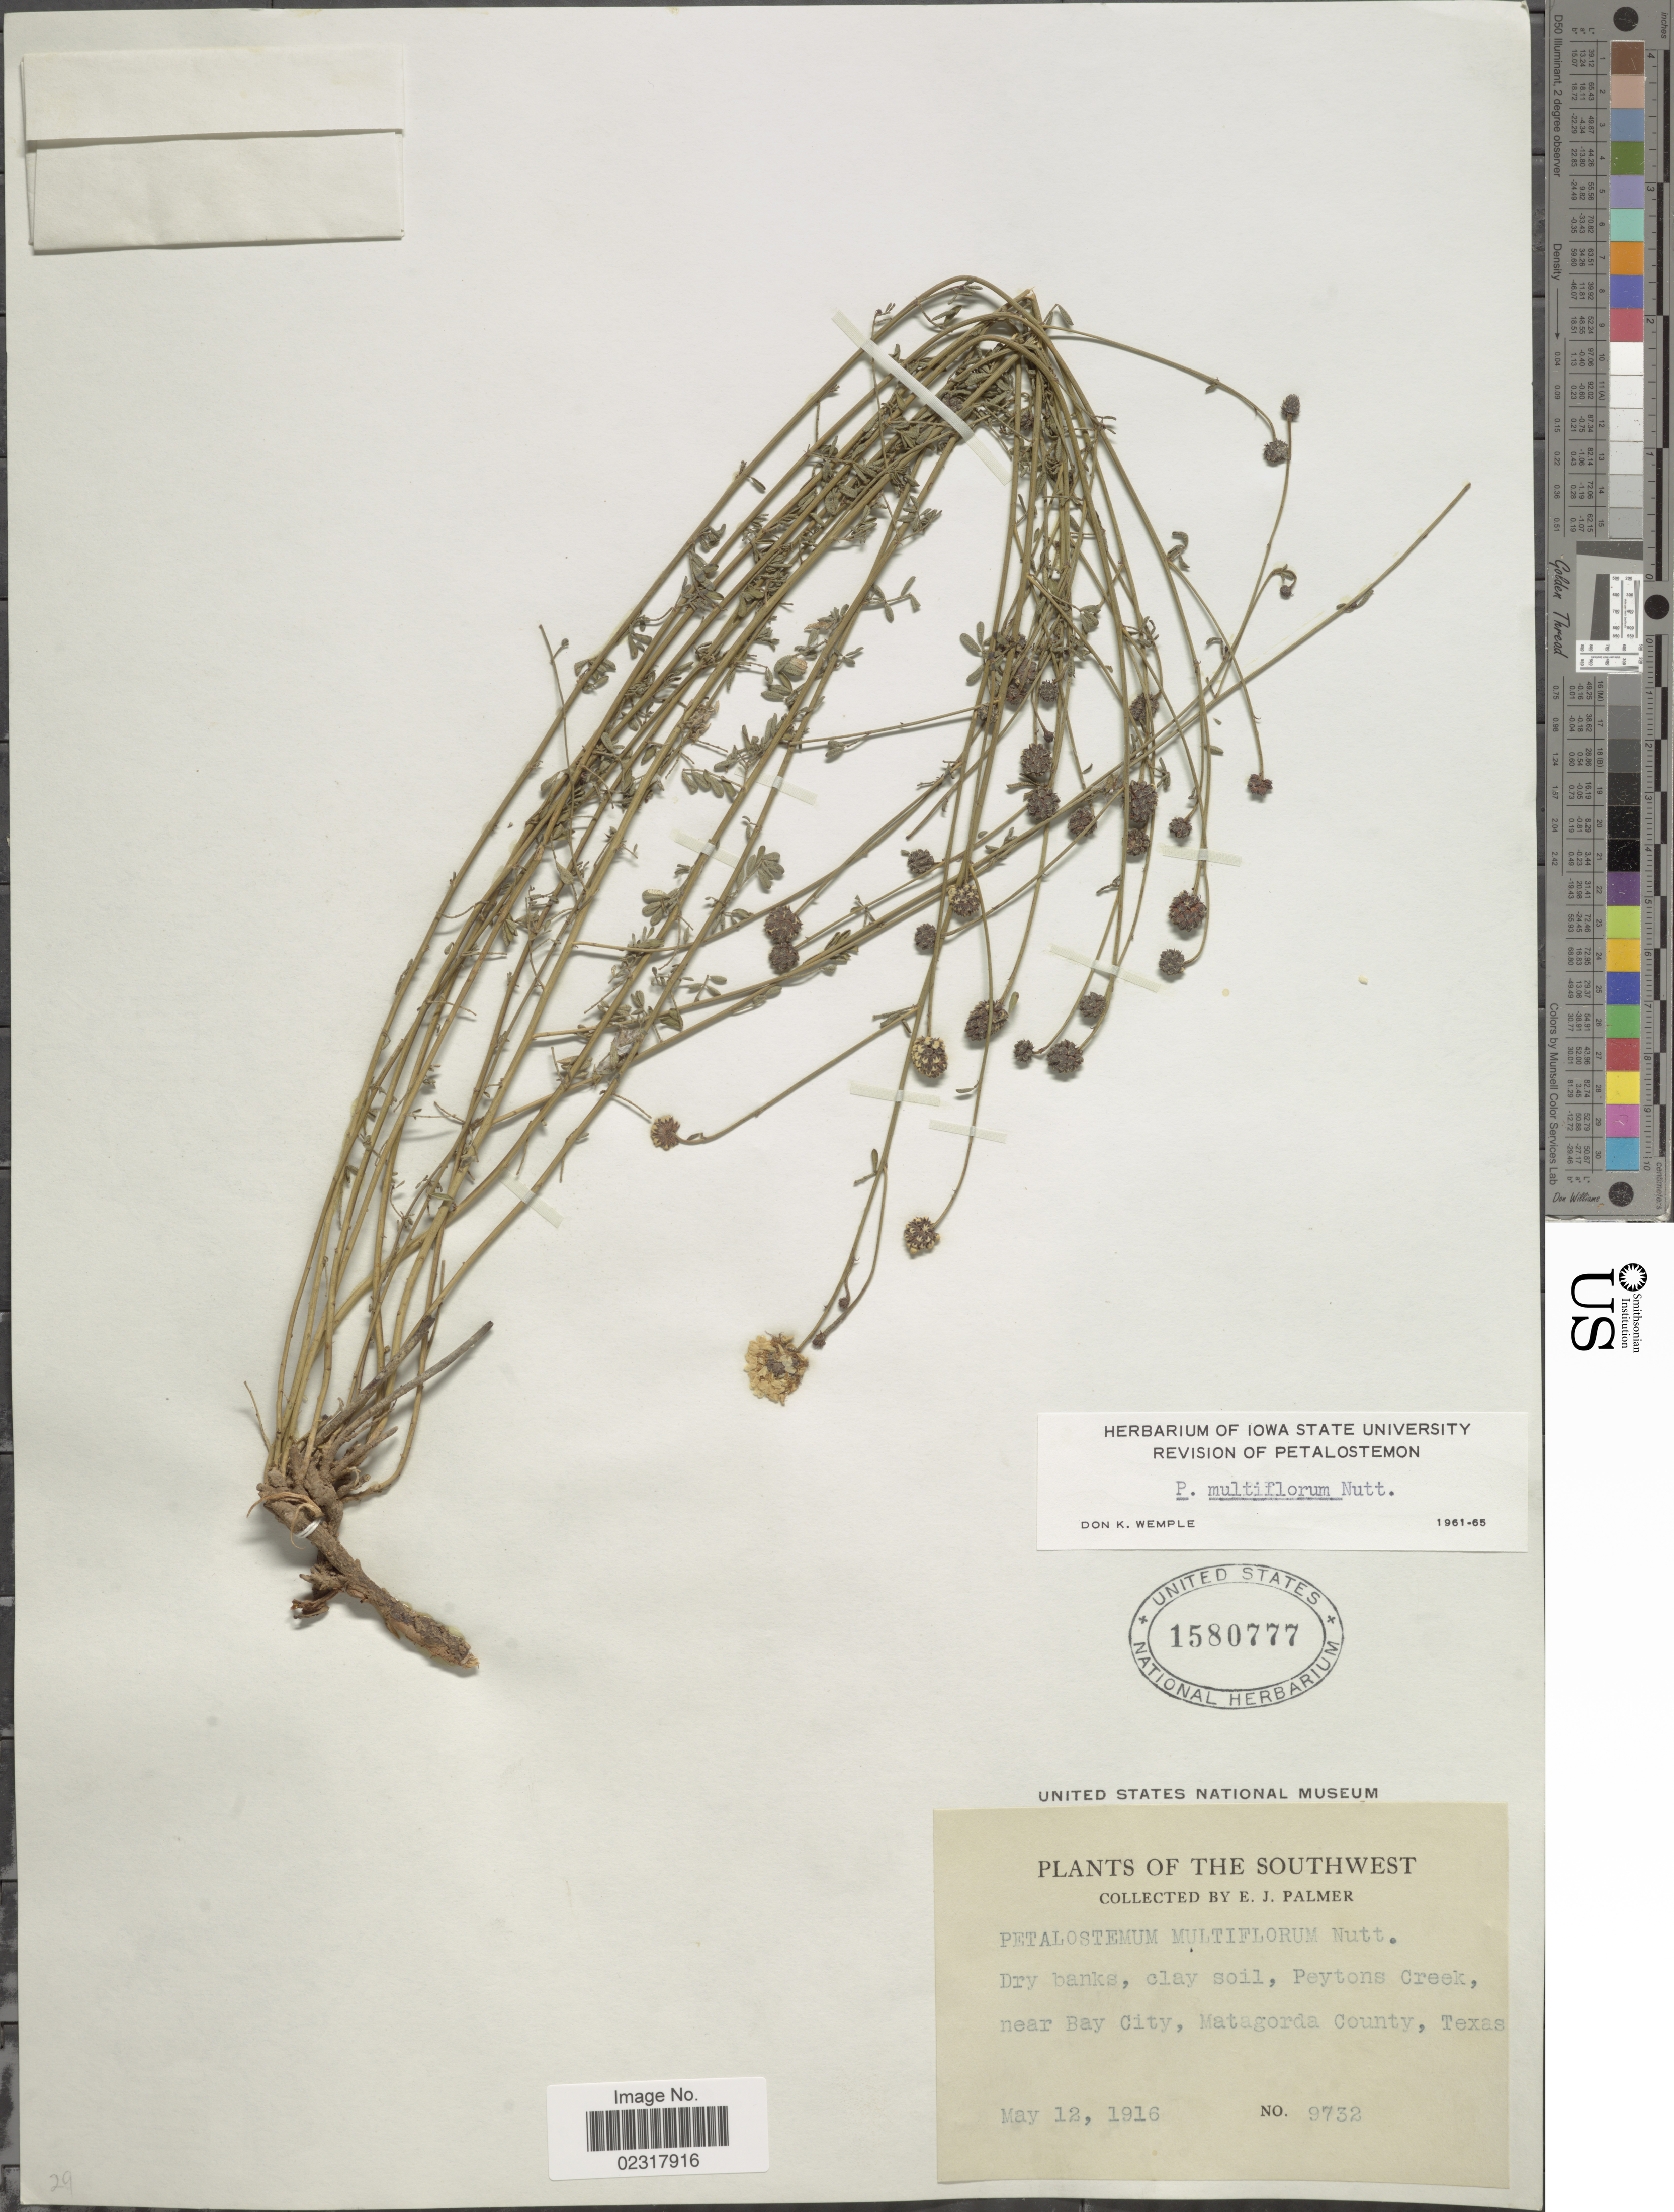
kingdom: Plantae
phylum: Tracheophyta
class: Magnoliopsida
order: Fabales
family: Fabaceae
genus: Dalea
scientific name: Dalea multiflora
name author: (Nutt.) Shinners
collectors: E. J. Palmer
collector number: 9732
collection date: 1916-05-12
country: United States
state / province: Texas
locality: Southwest. Dry banks, clay soil, Peytons Creek, near Bay City, Matagorda County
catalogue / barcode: US 1580777